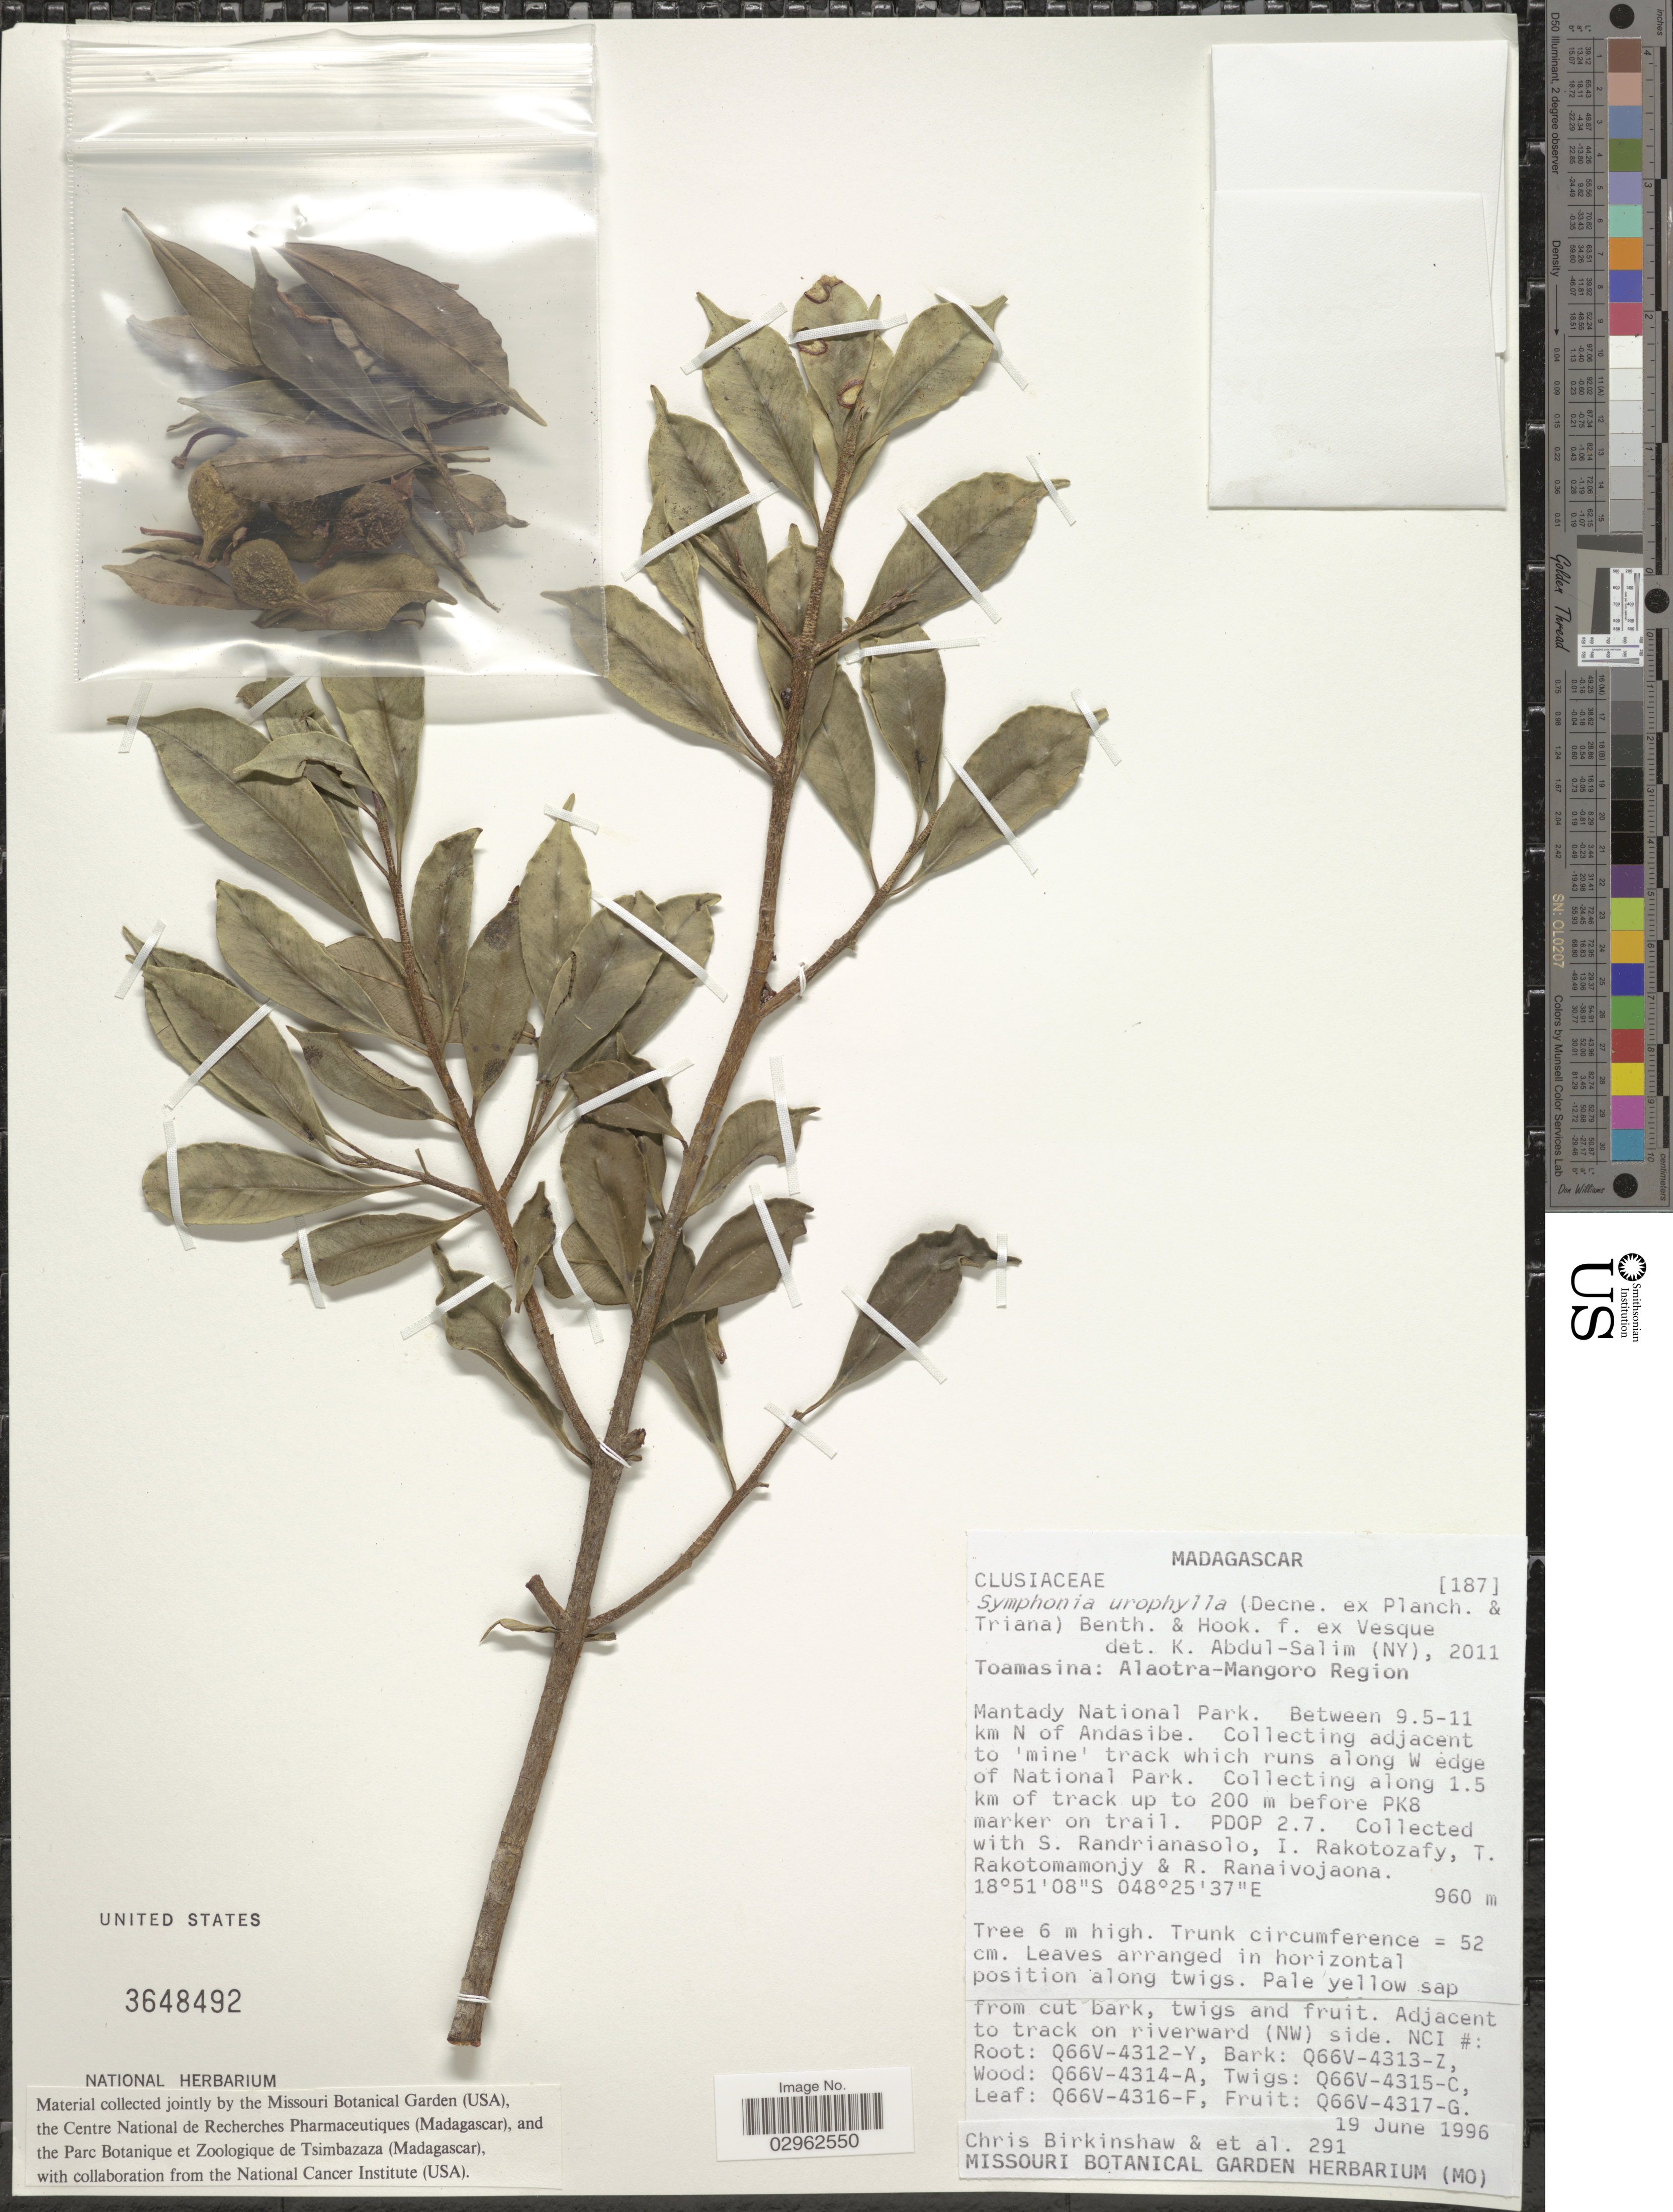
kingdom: Plantae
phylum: Tracheophyta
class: Magnoliopsida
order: Malpighiales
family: Clusiaceae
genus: Symphonia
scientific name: Symphonia urophylla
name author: (Decne. ex Planch. & Triana) Benth. & Hook. f. ex Vesque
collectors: C. R. Birkinshaw, S. Randrianasolo, I. Rakotozafy, T. Rakotomamonjy & R. Ranaivojaona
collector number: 291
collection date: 1996-06-19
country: Madagascar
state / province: Alaotra Mangoro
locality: Alaotra-Mangoro Region. Mantady National Park. Between 9.5-11 km N of Andasibe. Collecting adjacent to 'mine' track which runs along W edge of National Park. Collecting along 1.5 km of track up to 200 m before PK8 marker on trail. PDOP 2.7.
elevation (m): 960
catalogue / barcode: US 3648492